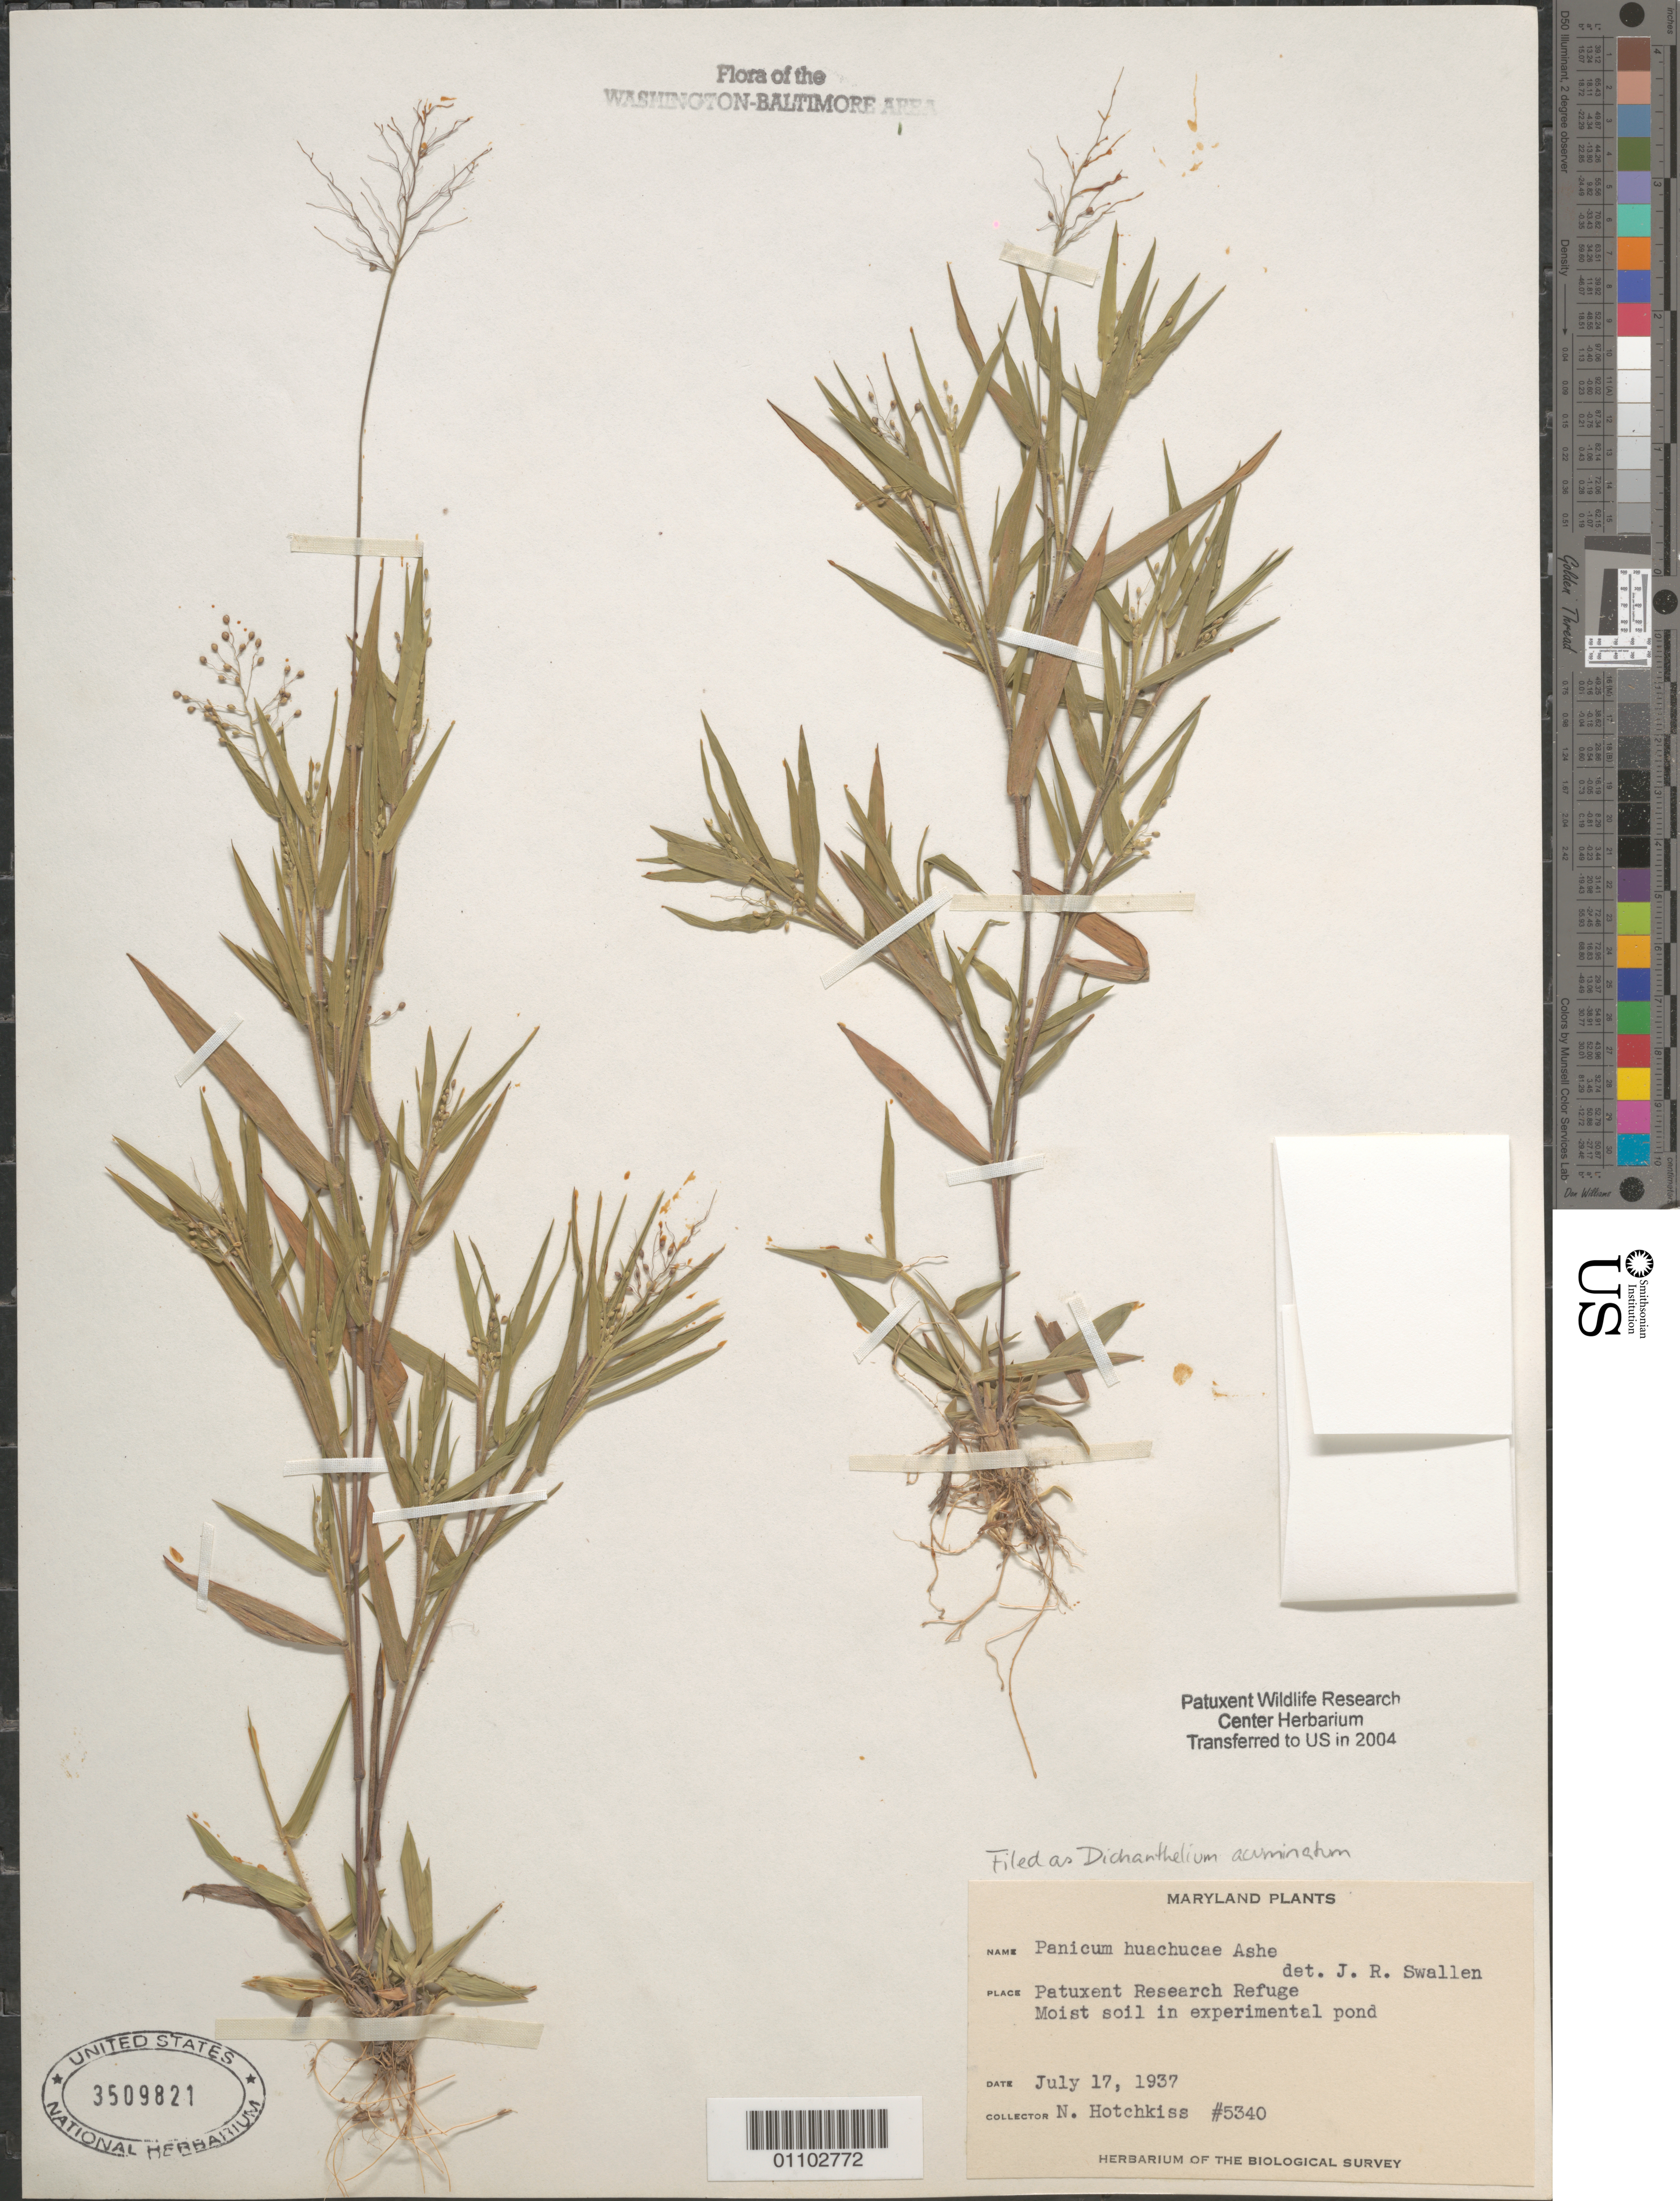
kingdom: Plantae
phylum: Tracheophyta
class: Liliopsida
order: Poales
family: Poaceae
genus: Dichanthelium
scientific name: Dichanthelium acuminatum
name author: (Sw.) Gould & C.A. Clark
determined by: Swallen, Jason R.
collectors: N. Hotchkiss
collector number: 5340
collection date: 1937-07-17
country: United States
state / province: Maryland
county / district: Prince George's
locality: Patuxent Research Refuge, experimental pond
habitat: Moist soil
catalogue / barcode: US 3509821